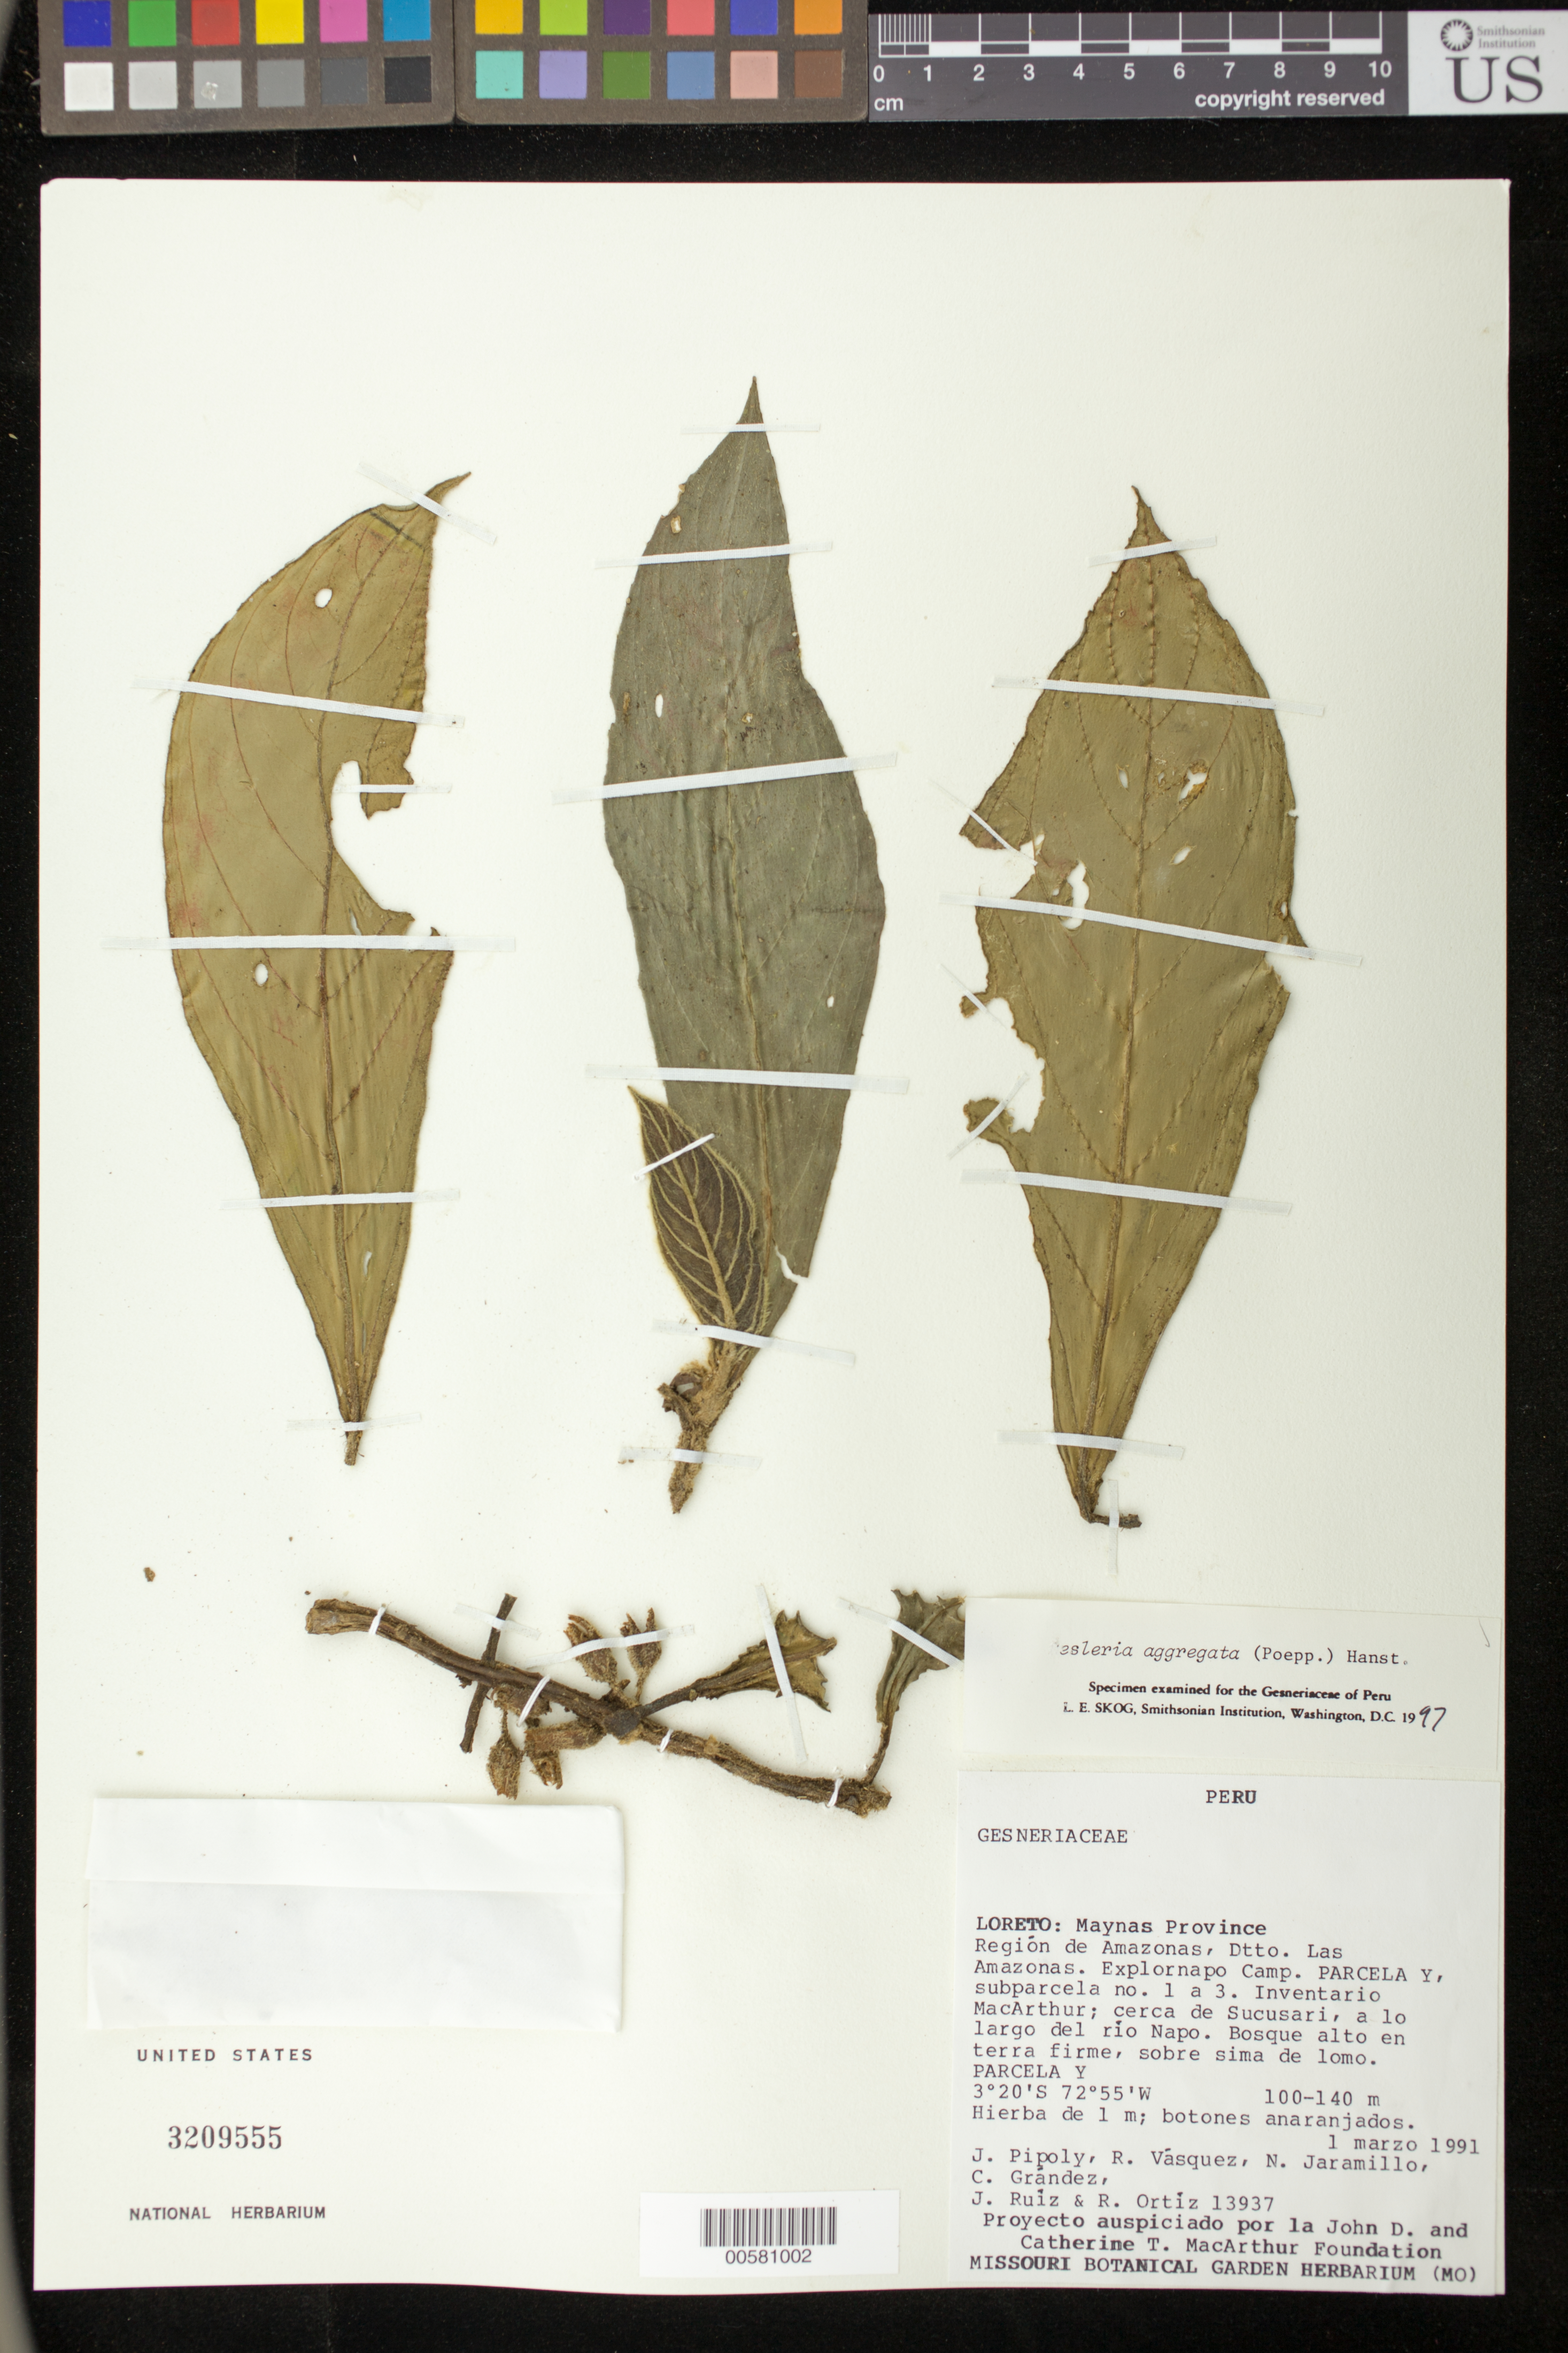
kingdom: Plantae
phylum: Tracheophyta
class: Magnoliopsida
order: Lamiales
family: Gesneriaceae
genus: Besleria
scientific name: Besleria aggregata var. aggregata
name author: (Mart.) Hanst.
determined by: Skog, Laurence E.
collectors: J. J. Pipoly, R. Vásquez, N. Jaramillo, C. Grández, J. Ruiz & R. del C. Ortiz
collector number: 13937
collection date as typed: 01 Mar 1991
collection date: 1991-03-01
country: Peru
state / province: Loreto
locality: Prov. Maynas; región de Amazonas, Dtto. Las Amazonas; Explornapo Camp, Parcela Y, subparcela no. 1 a 3; Inventario MacArthur, cerca de Sucusari, a lo largo del río Napo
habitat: Bosque alto en terra firme, sobre sima de lomo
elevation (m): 100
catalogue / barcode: US 3209555